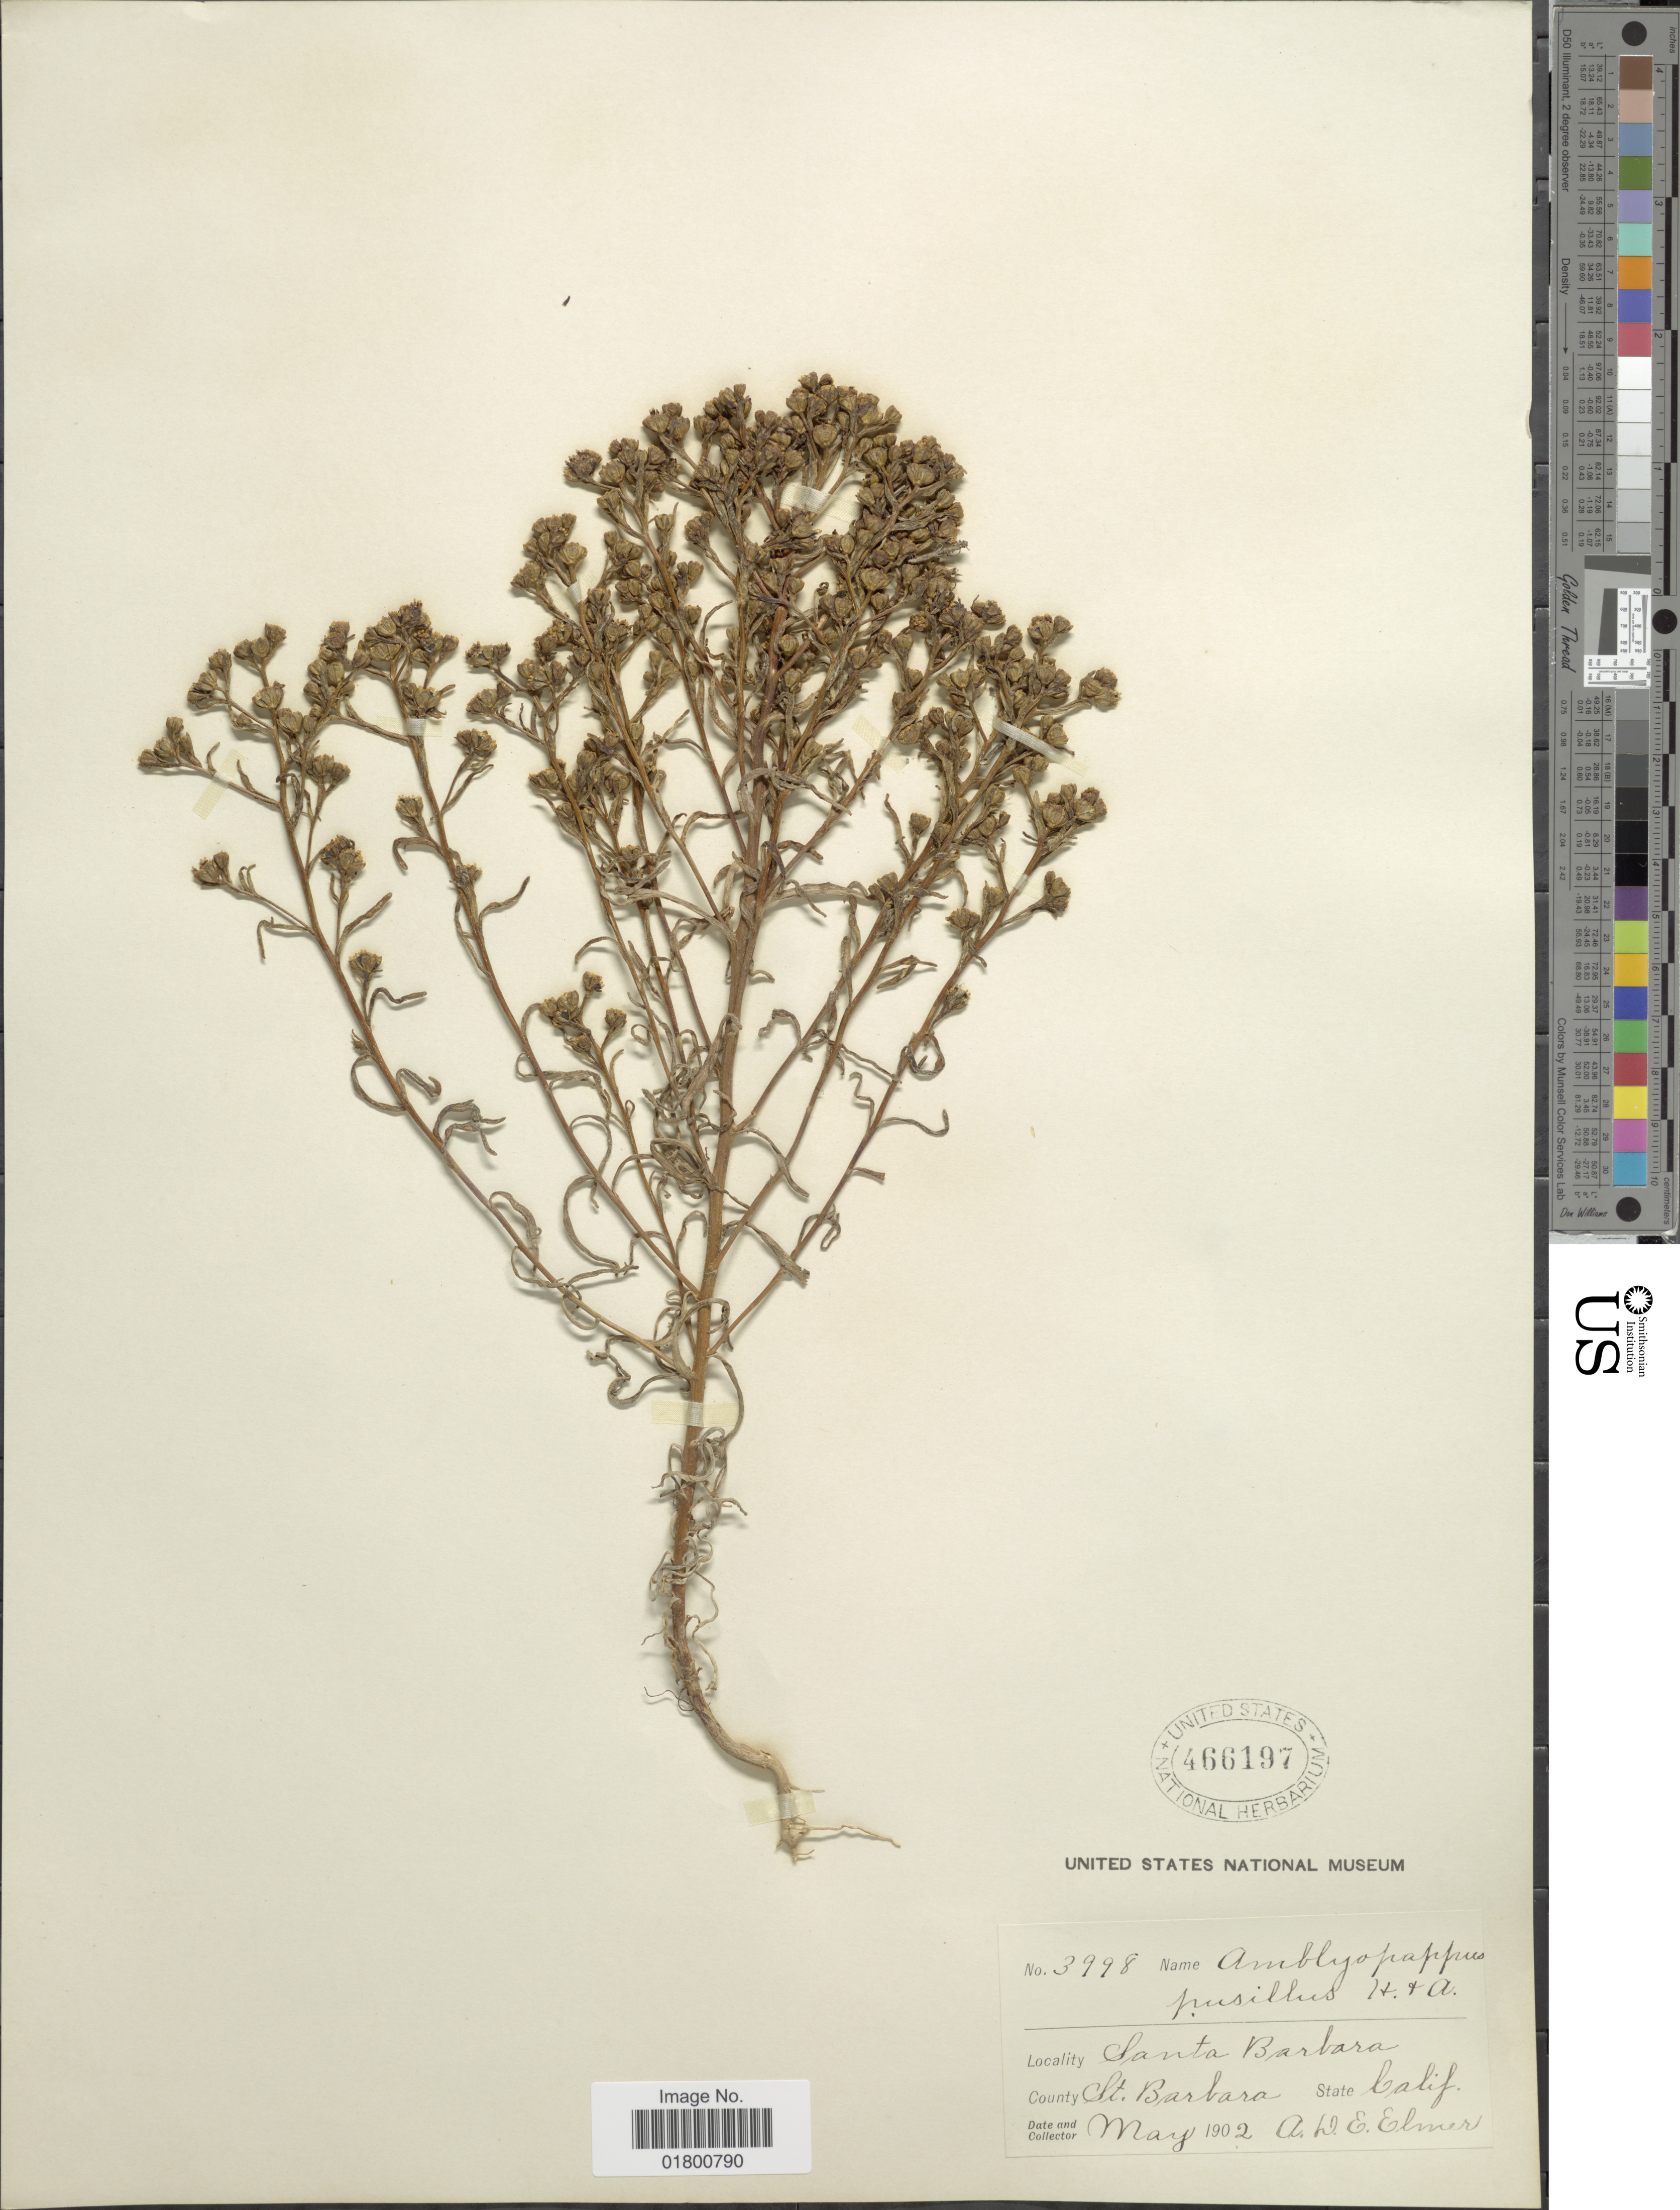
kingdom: Plantae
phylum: Tracheophyta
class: Magnoliopsida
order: Asterales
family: Asteraceae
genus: Amblyopappus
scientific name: Amblyopappus pusillus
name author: Hook. & Arn.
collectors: A. D. E. Elmer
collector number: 3998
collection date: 1902-05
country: United States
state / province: California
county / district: Santa Barbara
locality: Santa Barbara, County Barbara, State Calif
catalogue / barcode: US 466197